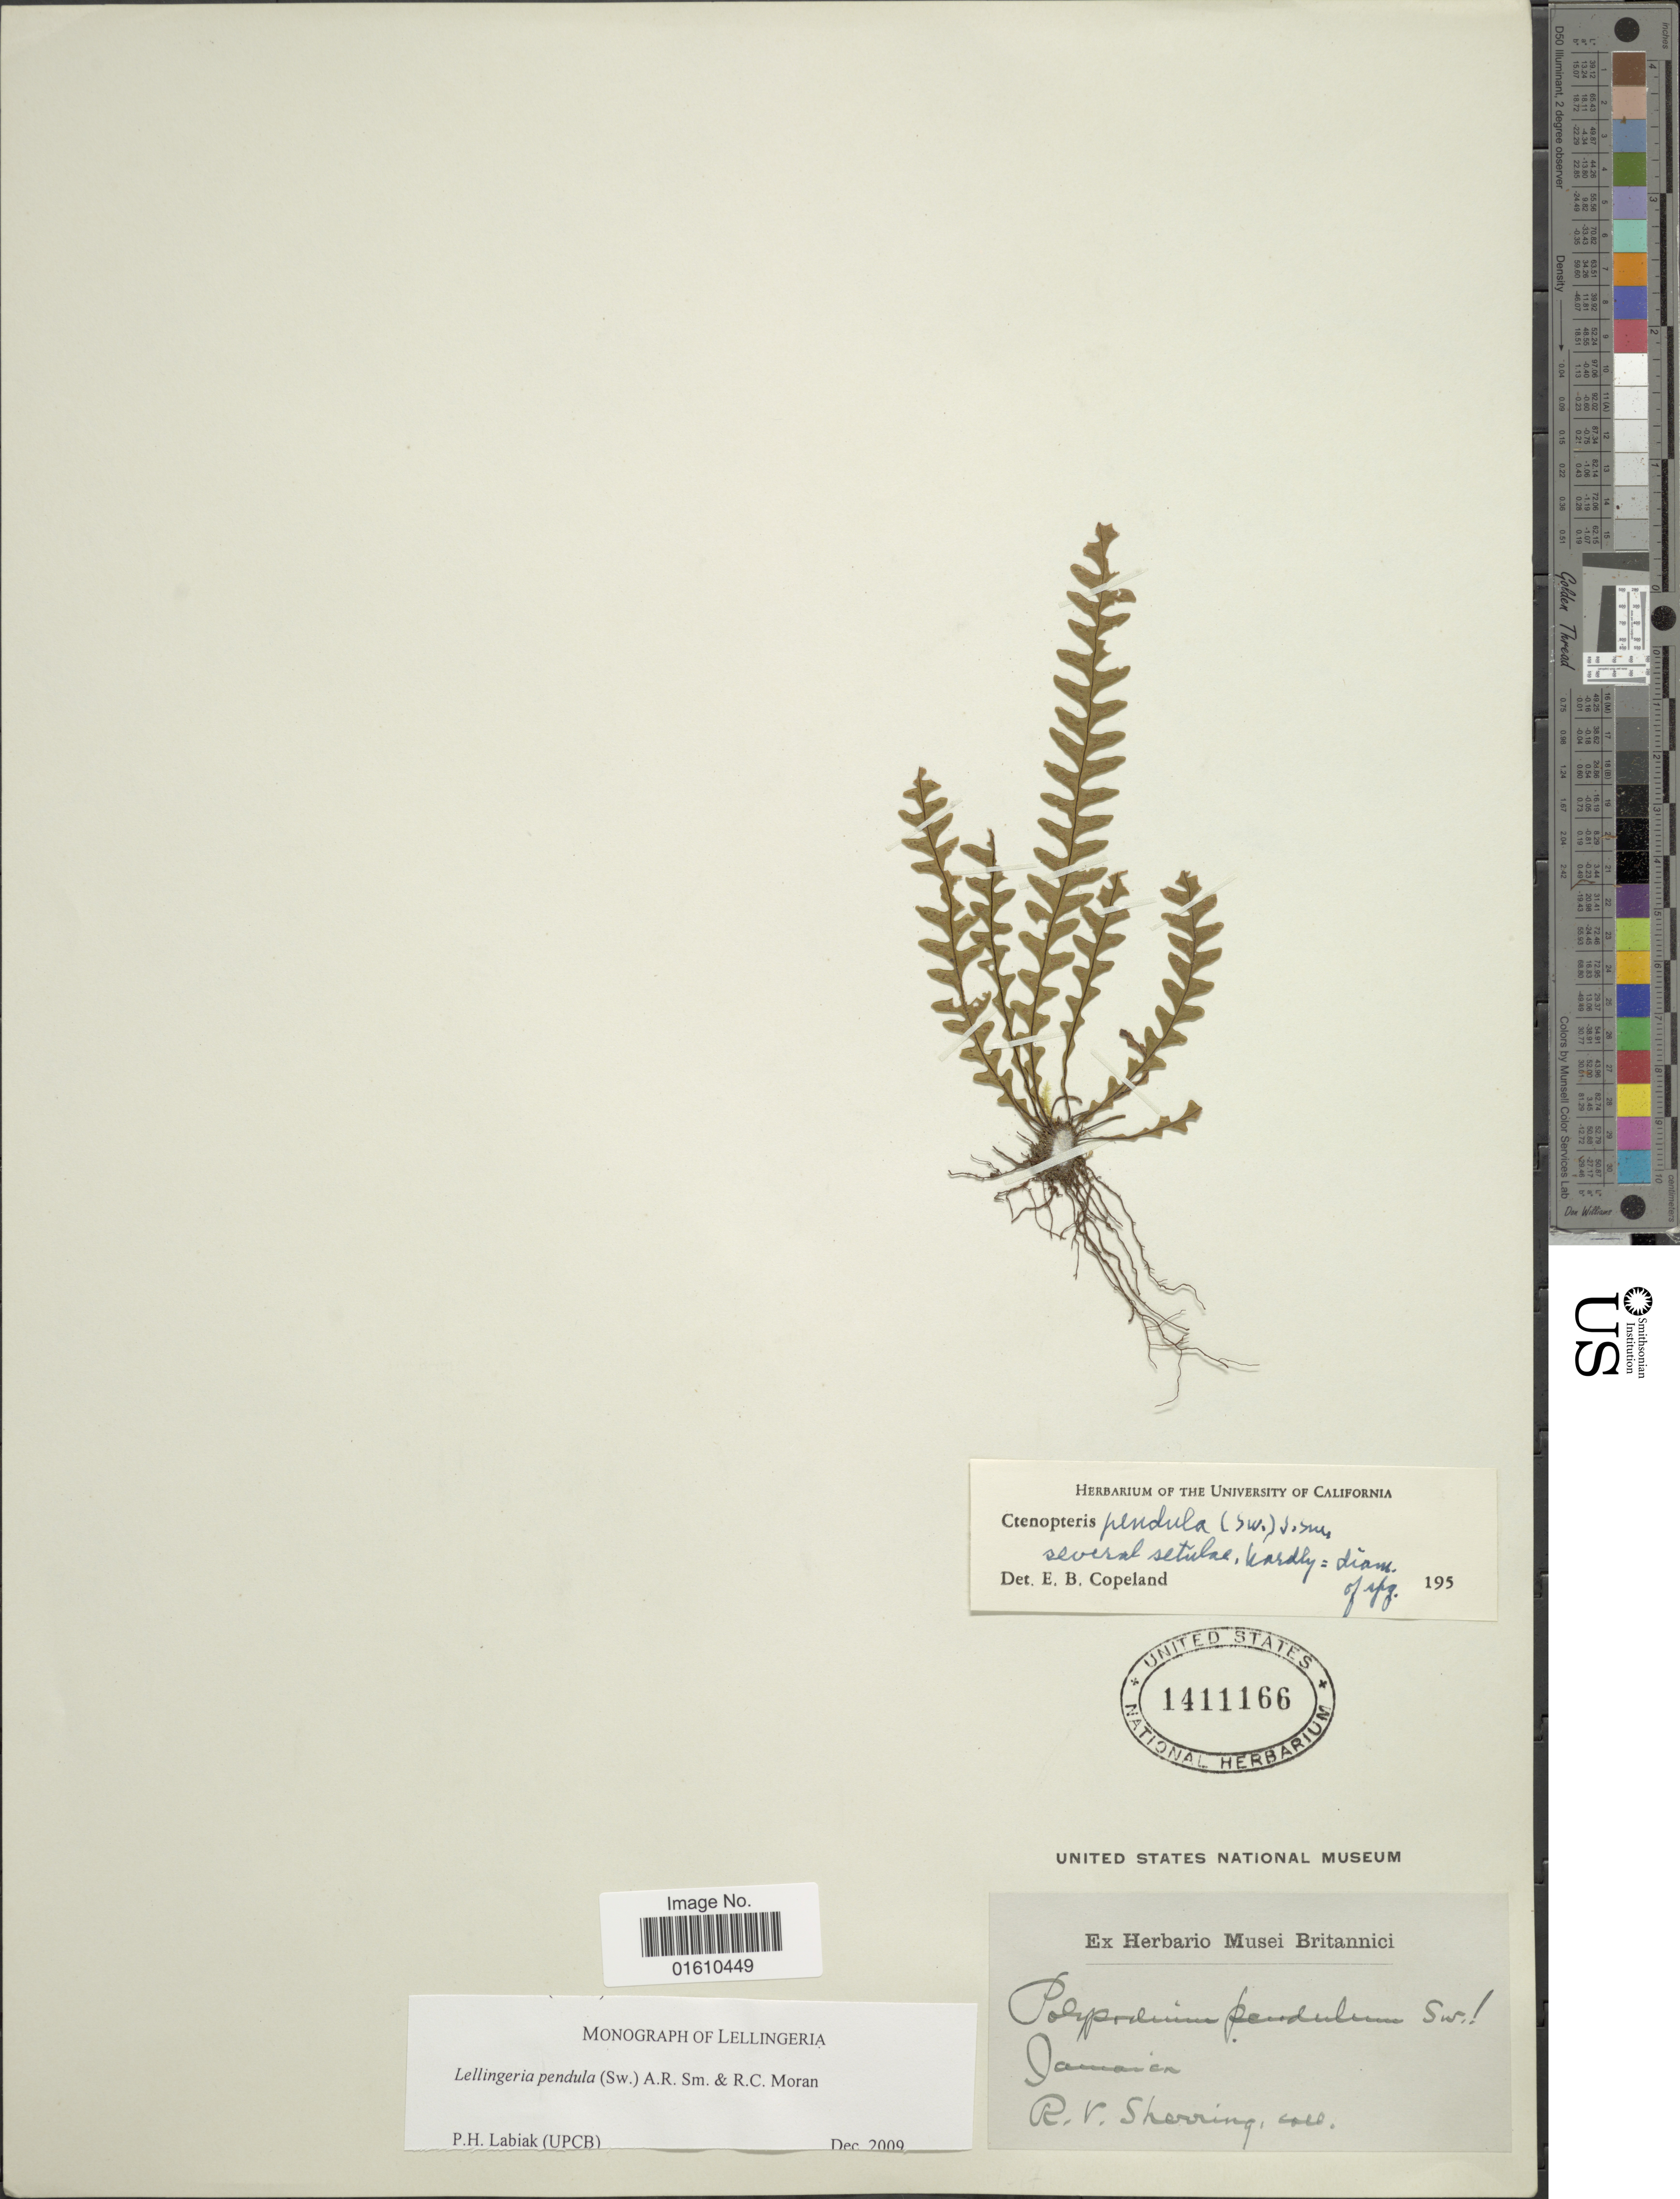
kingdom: Plantae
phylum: Tracheophyta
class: Polypodiopsida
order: Polypodiales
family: Polypodiaceae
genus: Lellingeria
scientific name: Lellingeria pendula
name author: (Sw.) A.R. Sm. & R.C. Moran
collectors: R. Sherring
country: Jamaica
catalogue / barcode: US 1411166